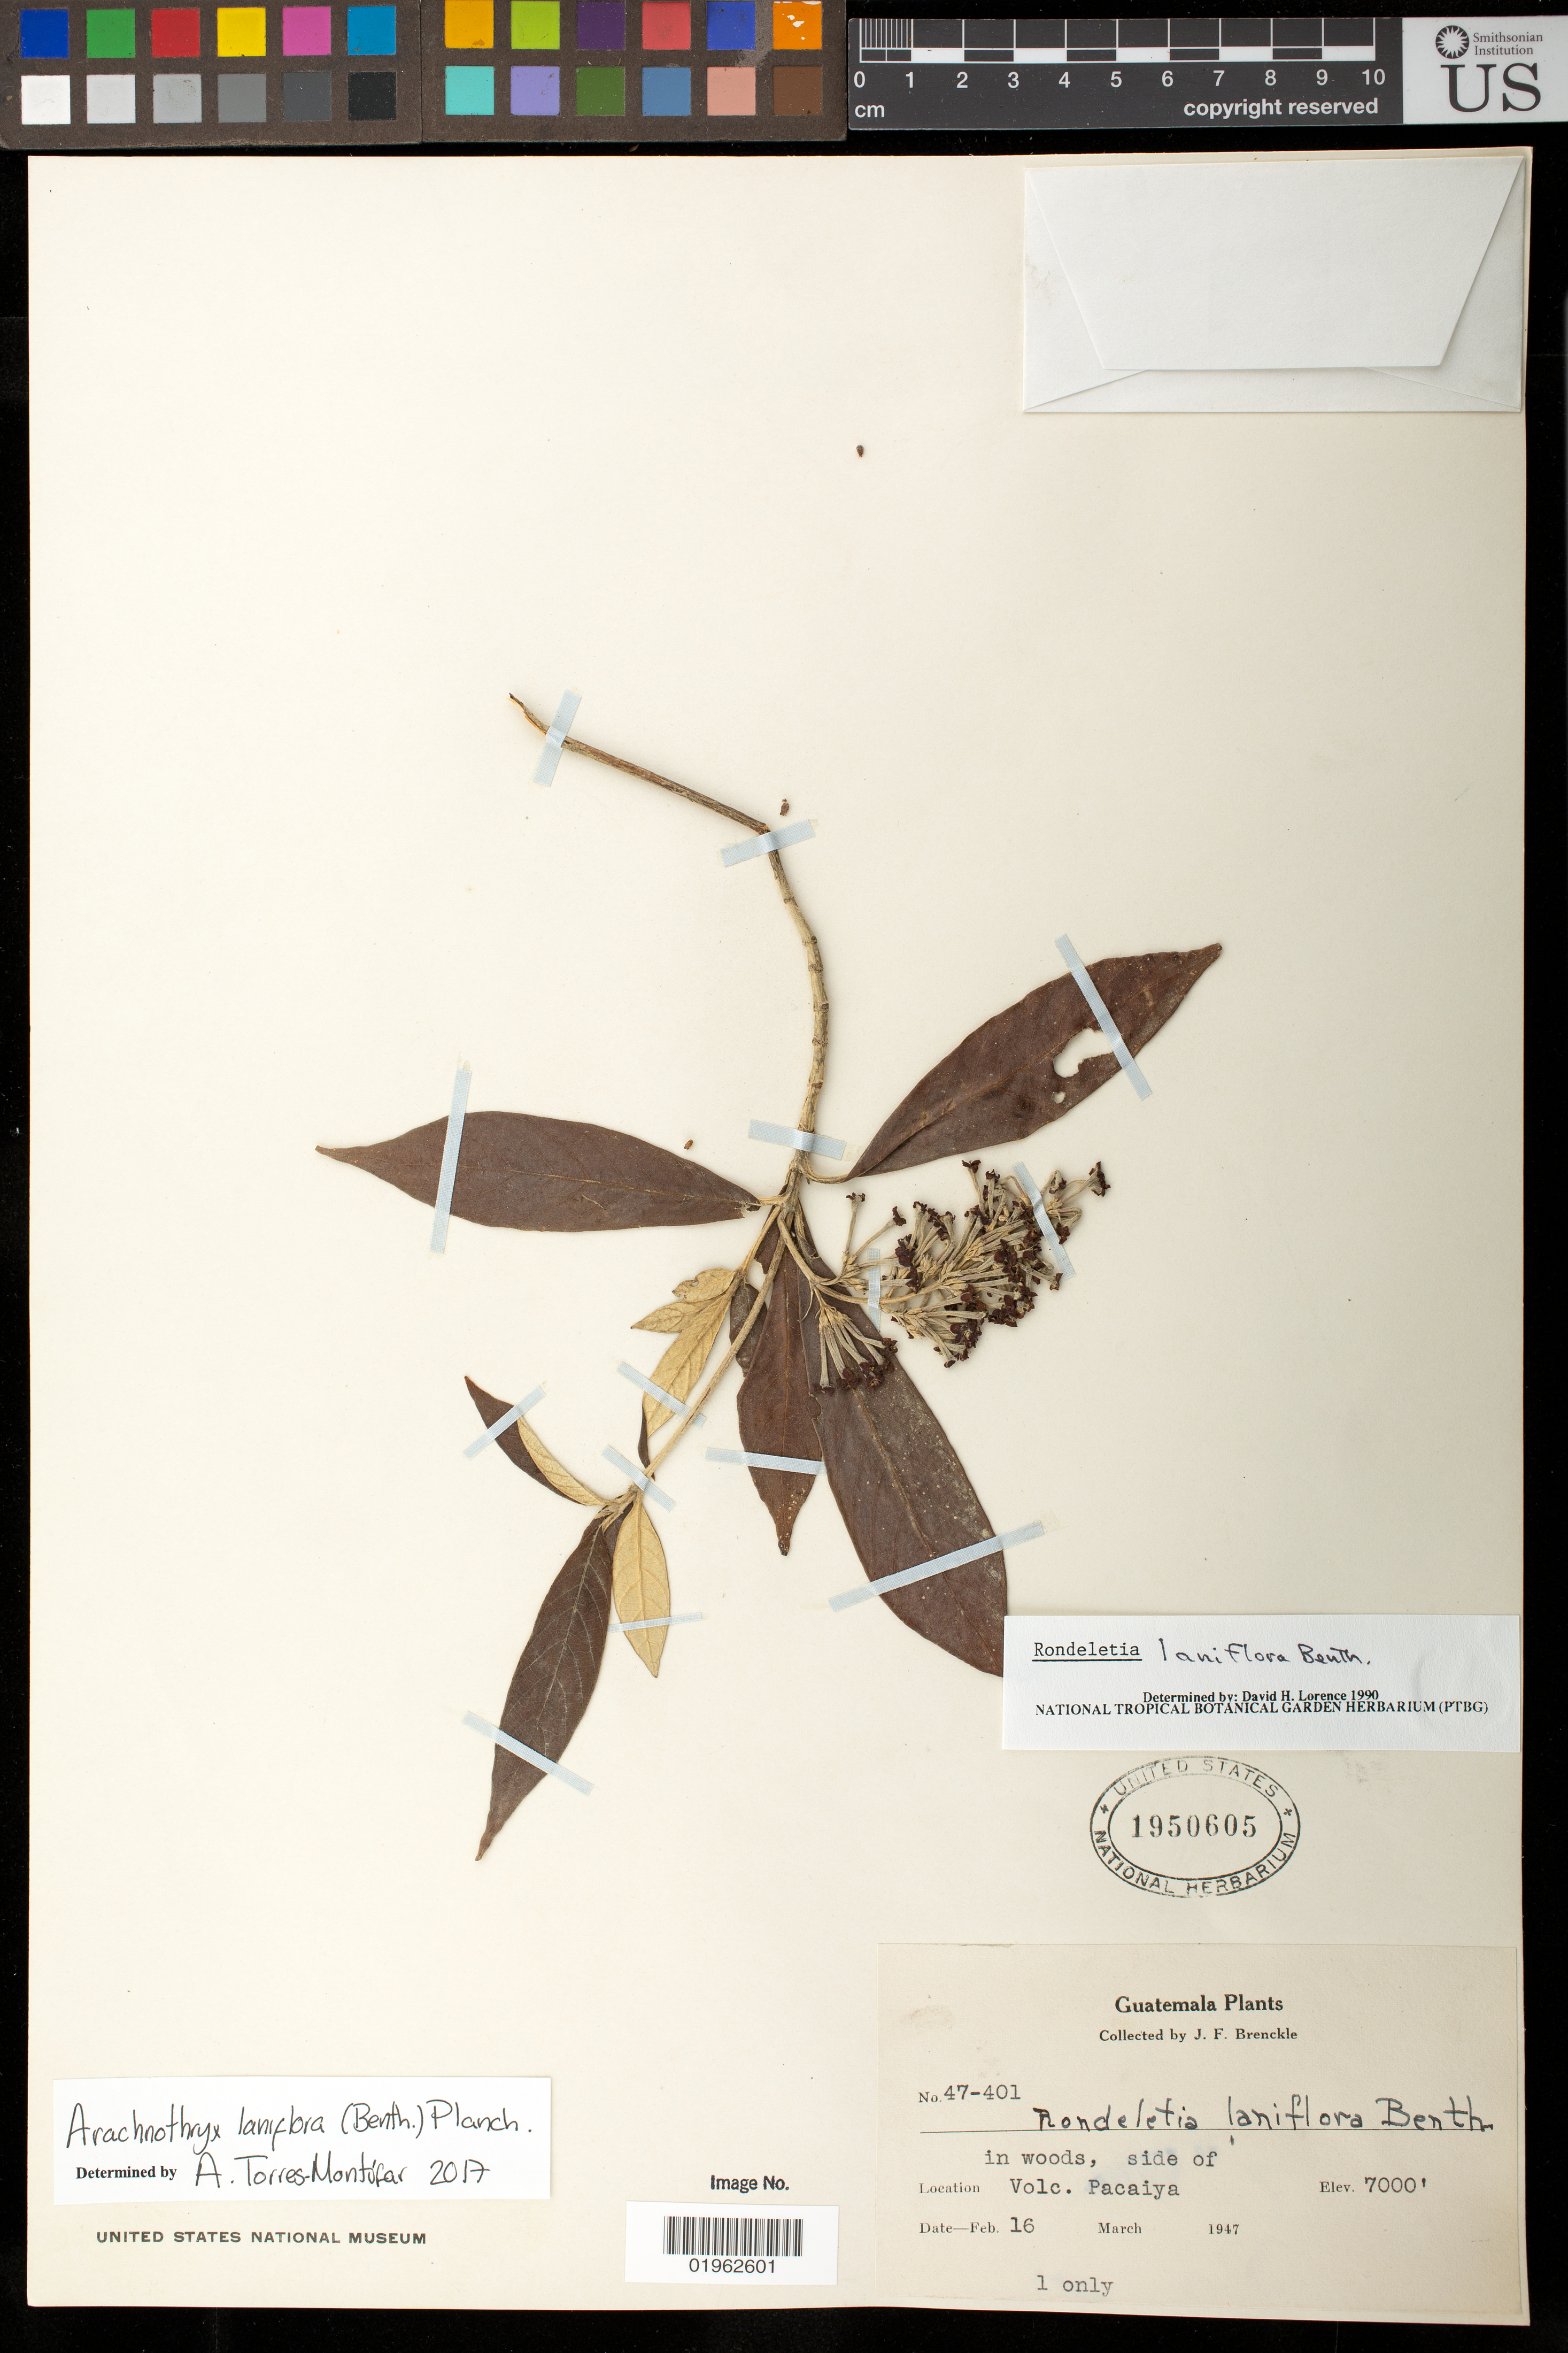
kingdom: Plantae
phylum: Tracheophyta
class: Magnoliopsida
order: Gentianales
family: Rubiaceae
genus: Arachnothryx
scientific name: Arachnothryx laniflora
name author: (Benth.) Planch.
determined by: Torres Montufar, J. A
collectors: J. Brenckle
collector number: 47-401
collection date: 1947-02-16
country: Guatemala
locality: Volc. Pacaiya, side of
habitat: in woods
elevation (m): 2134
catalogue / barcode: US 1950605